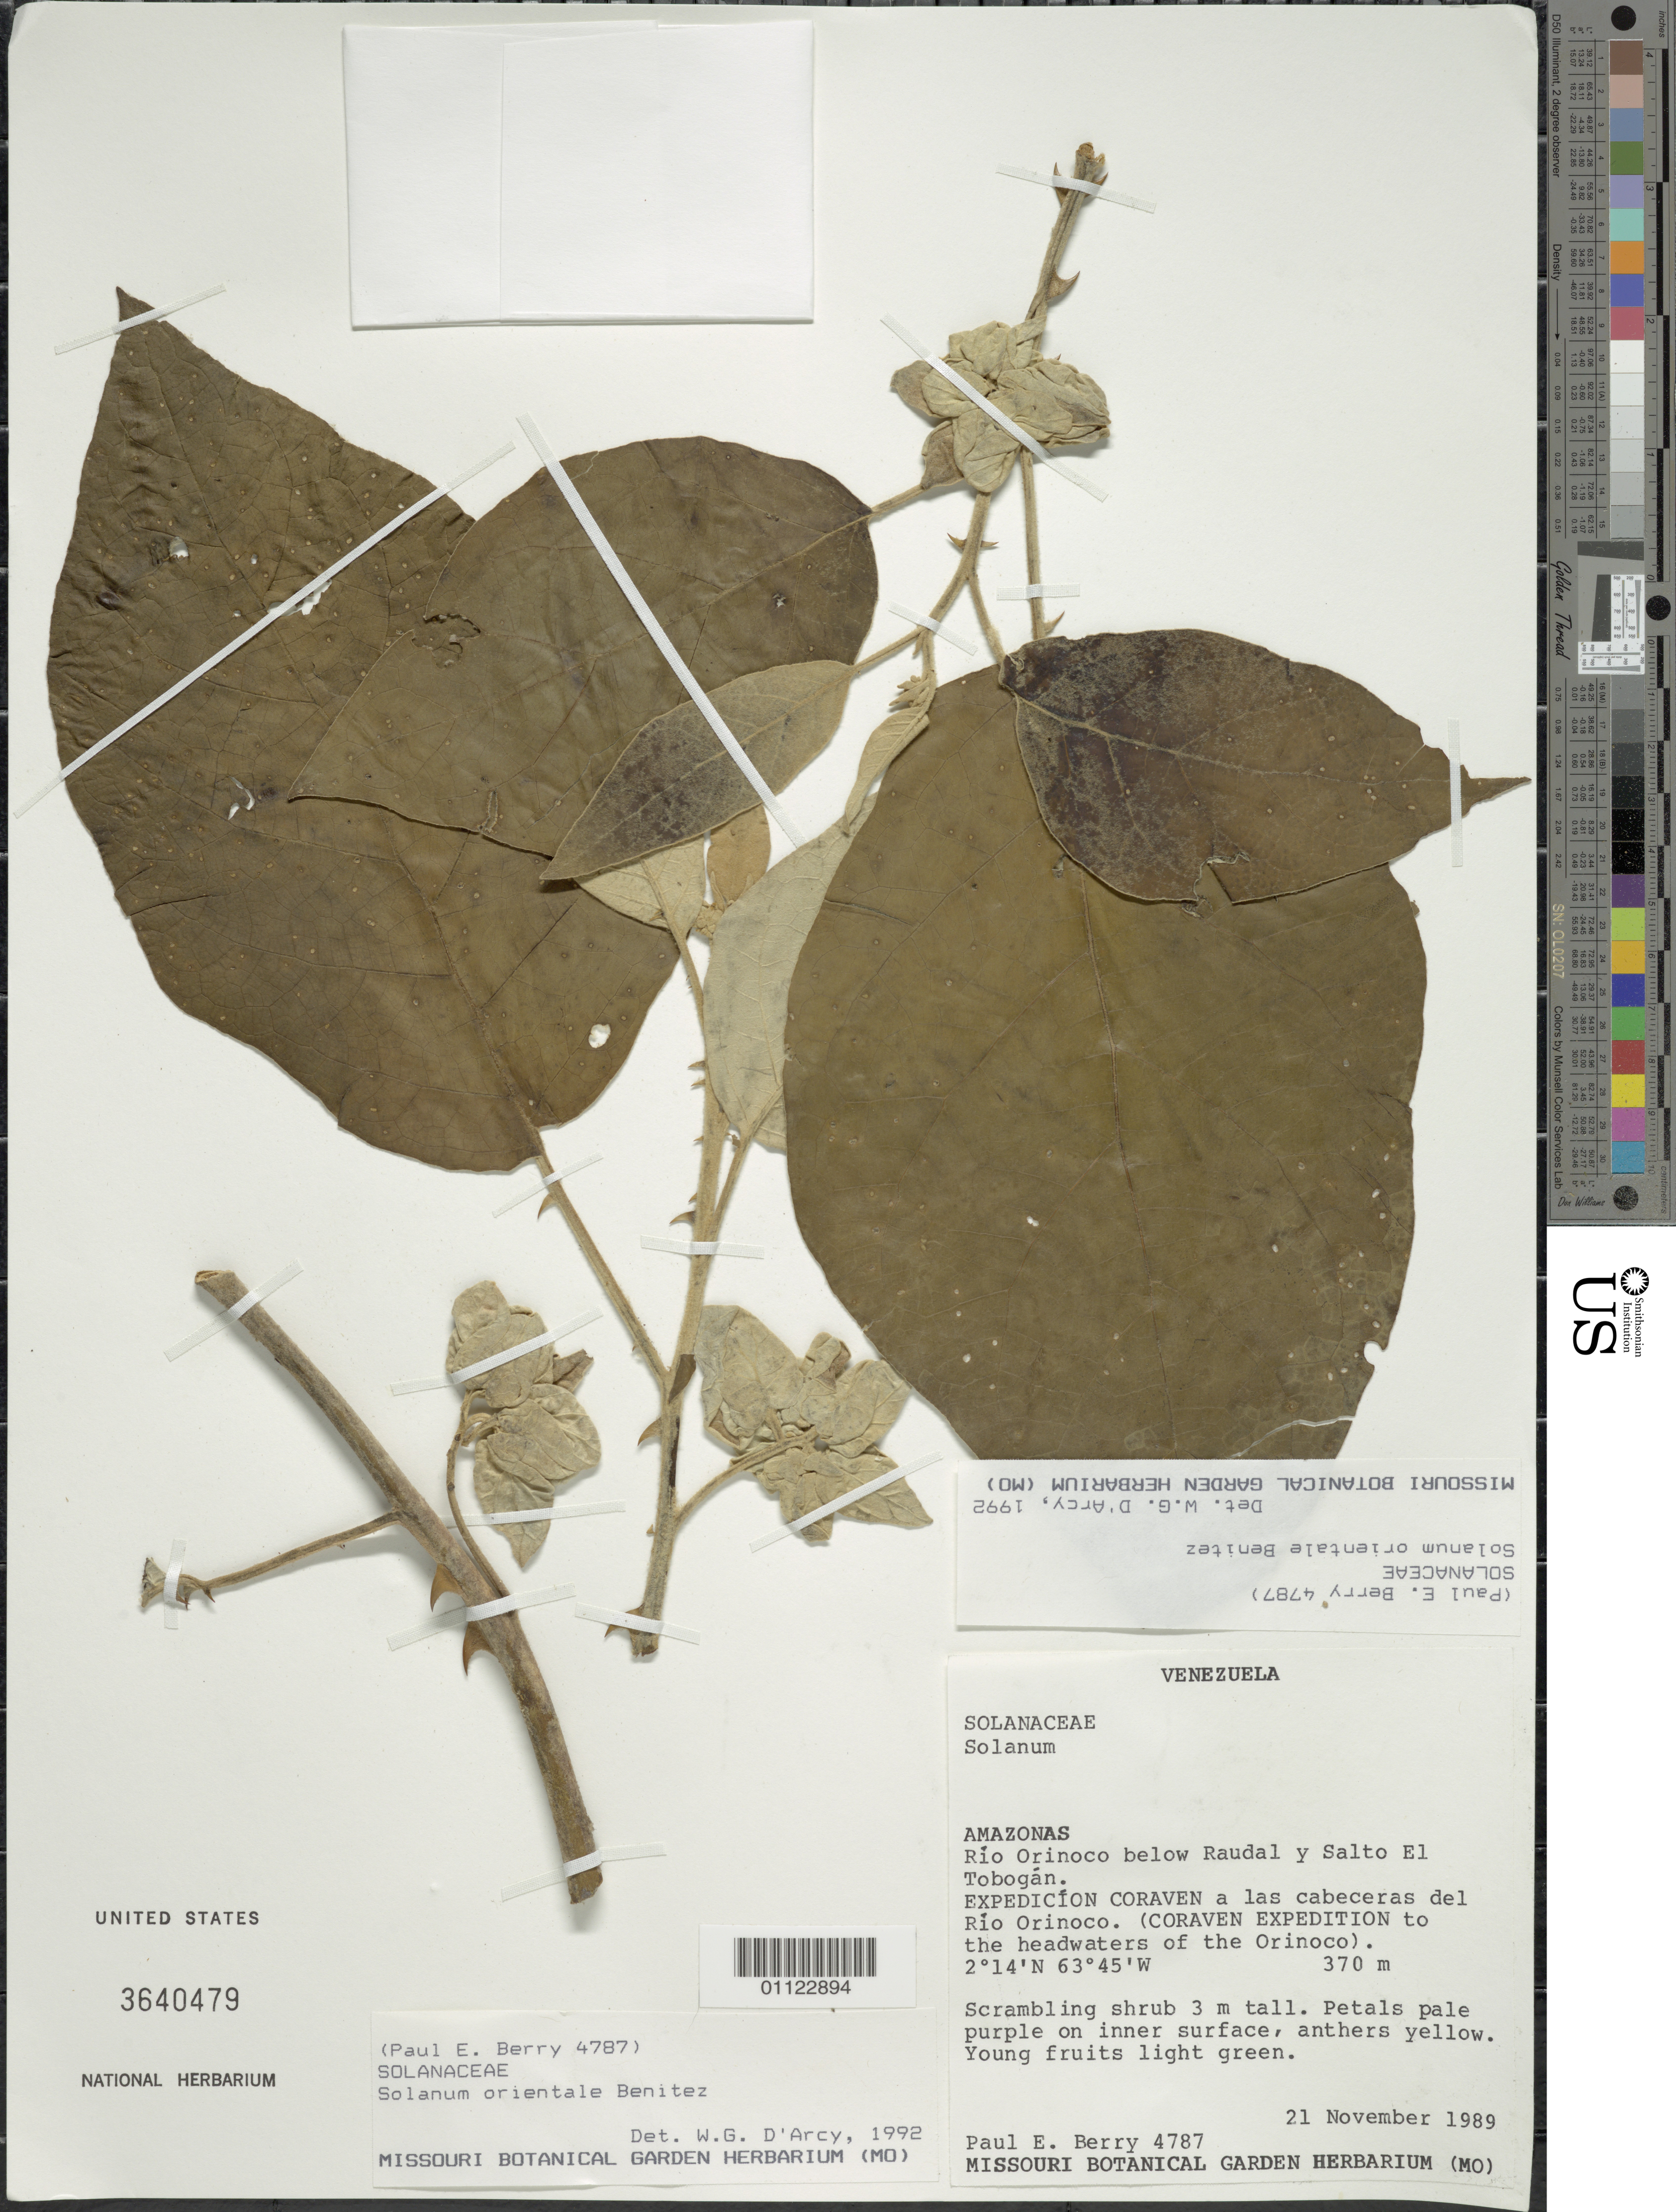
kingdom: Plantae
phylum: Tracheophyta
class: Magnoliopsida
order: Solanales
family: Solanaceae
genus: Solanum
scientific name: Solanum orientale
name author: Benítez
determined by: D'Arcy, W. G.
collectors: P. E. Berry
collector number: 4787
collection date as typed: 21-Nov-89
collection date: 1989-11-21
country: Venezuela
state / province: Amazonas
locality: Rio Orinoco below Raudal y Salto El Tobogan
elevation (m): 370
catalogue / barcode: US 3640479